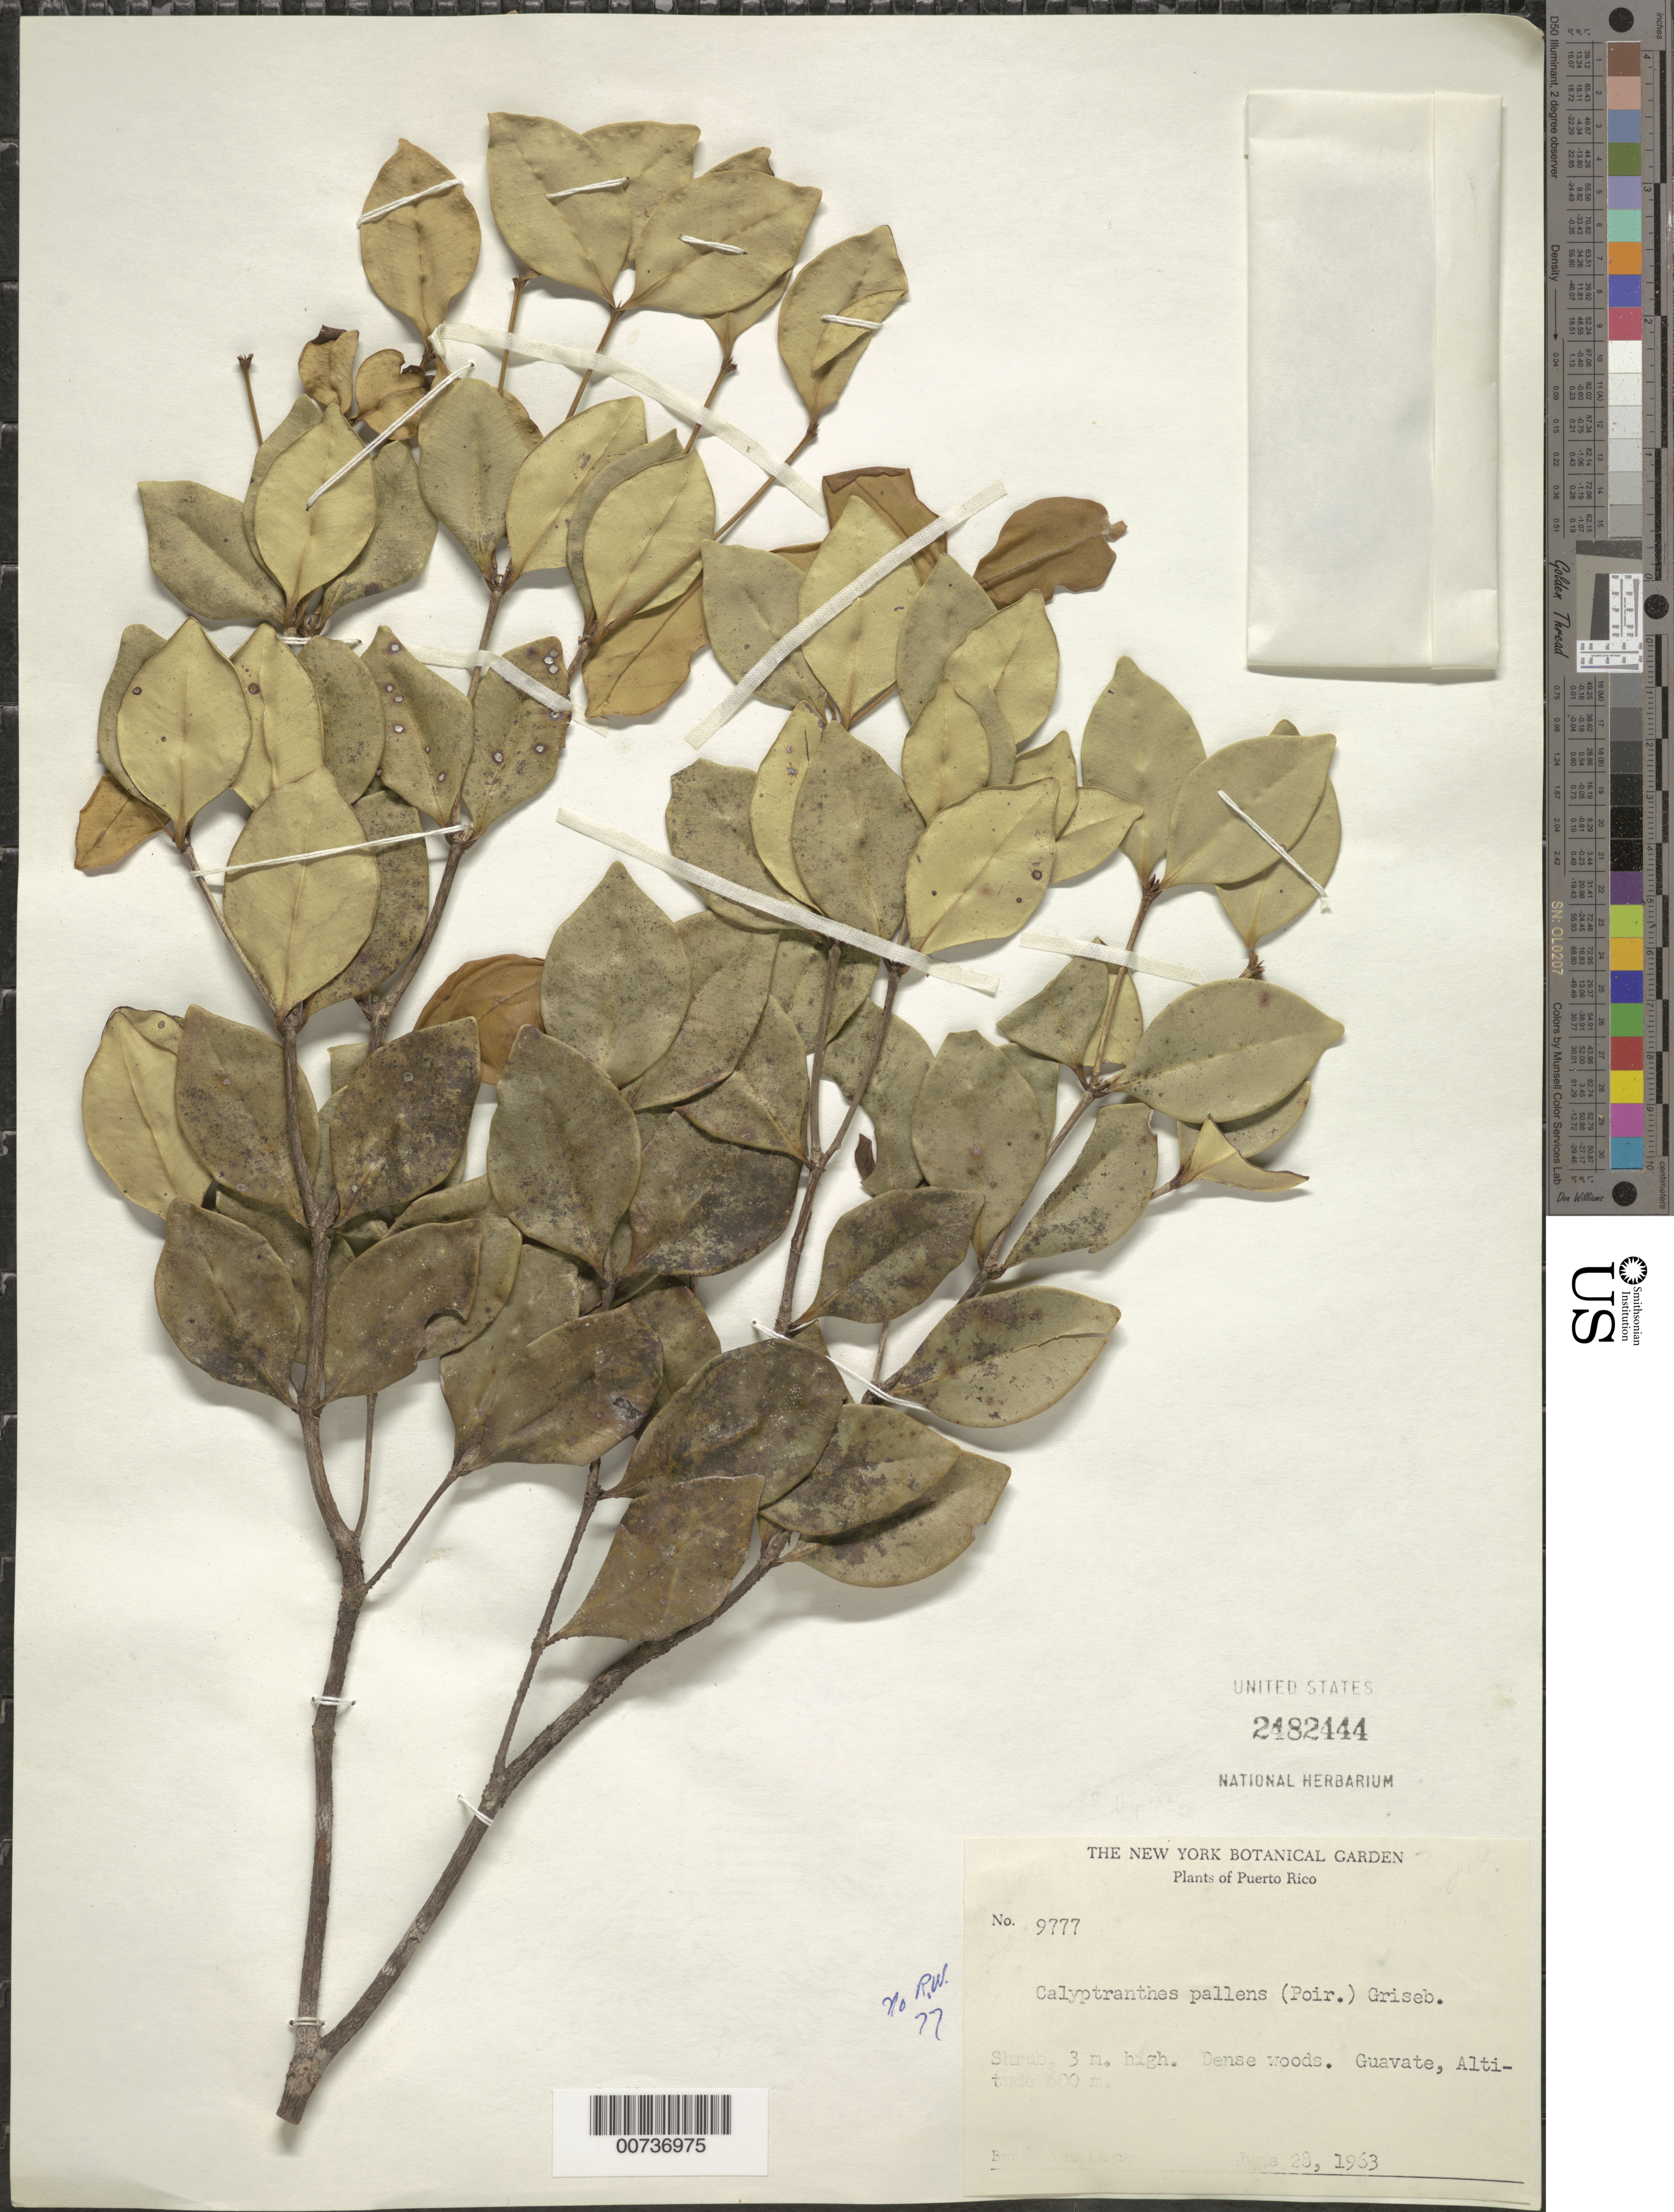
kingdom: Plantae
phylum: Tracheophyta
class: Magnoliopsida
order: Myrtales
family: Myrtaceae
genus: Myrcia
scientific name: Myrcia sp.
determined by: Strong, Mark T., (BOT), Smithsonian Institution - National Museum of Natural History (UNITED STATES)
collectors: A. H. Liogier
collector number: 9777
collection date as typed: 28 Jun 1963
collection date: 1963-06-28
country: Puerto Rico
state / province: Cayey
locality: Guavate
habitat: Dense woods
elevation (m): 600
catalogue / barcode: US 2482444